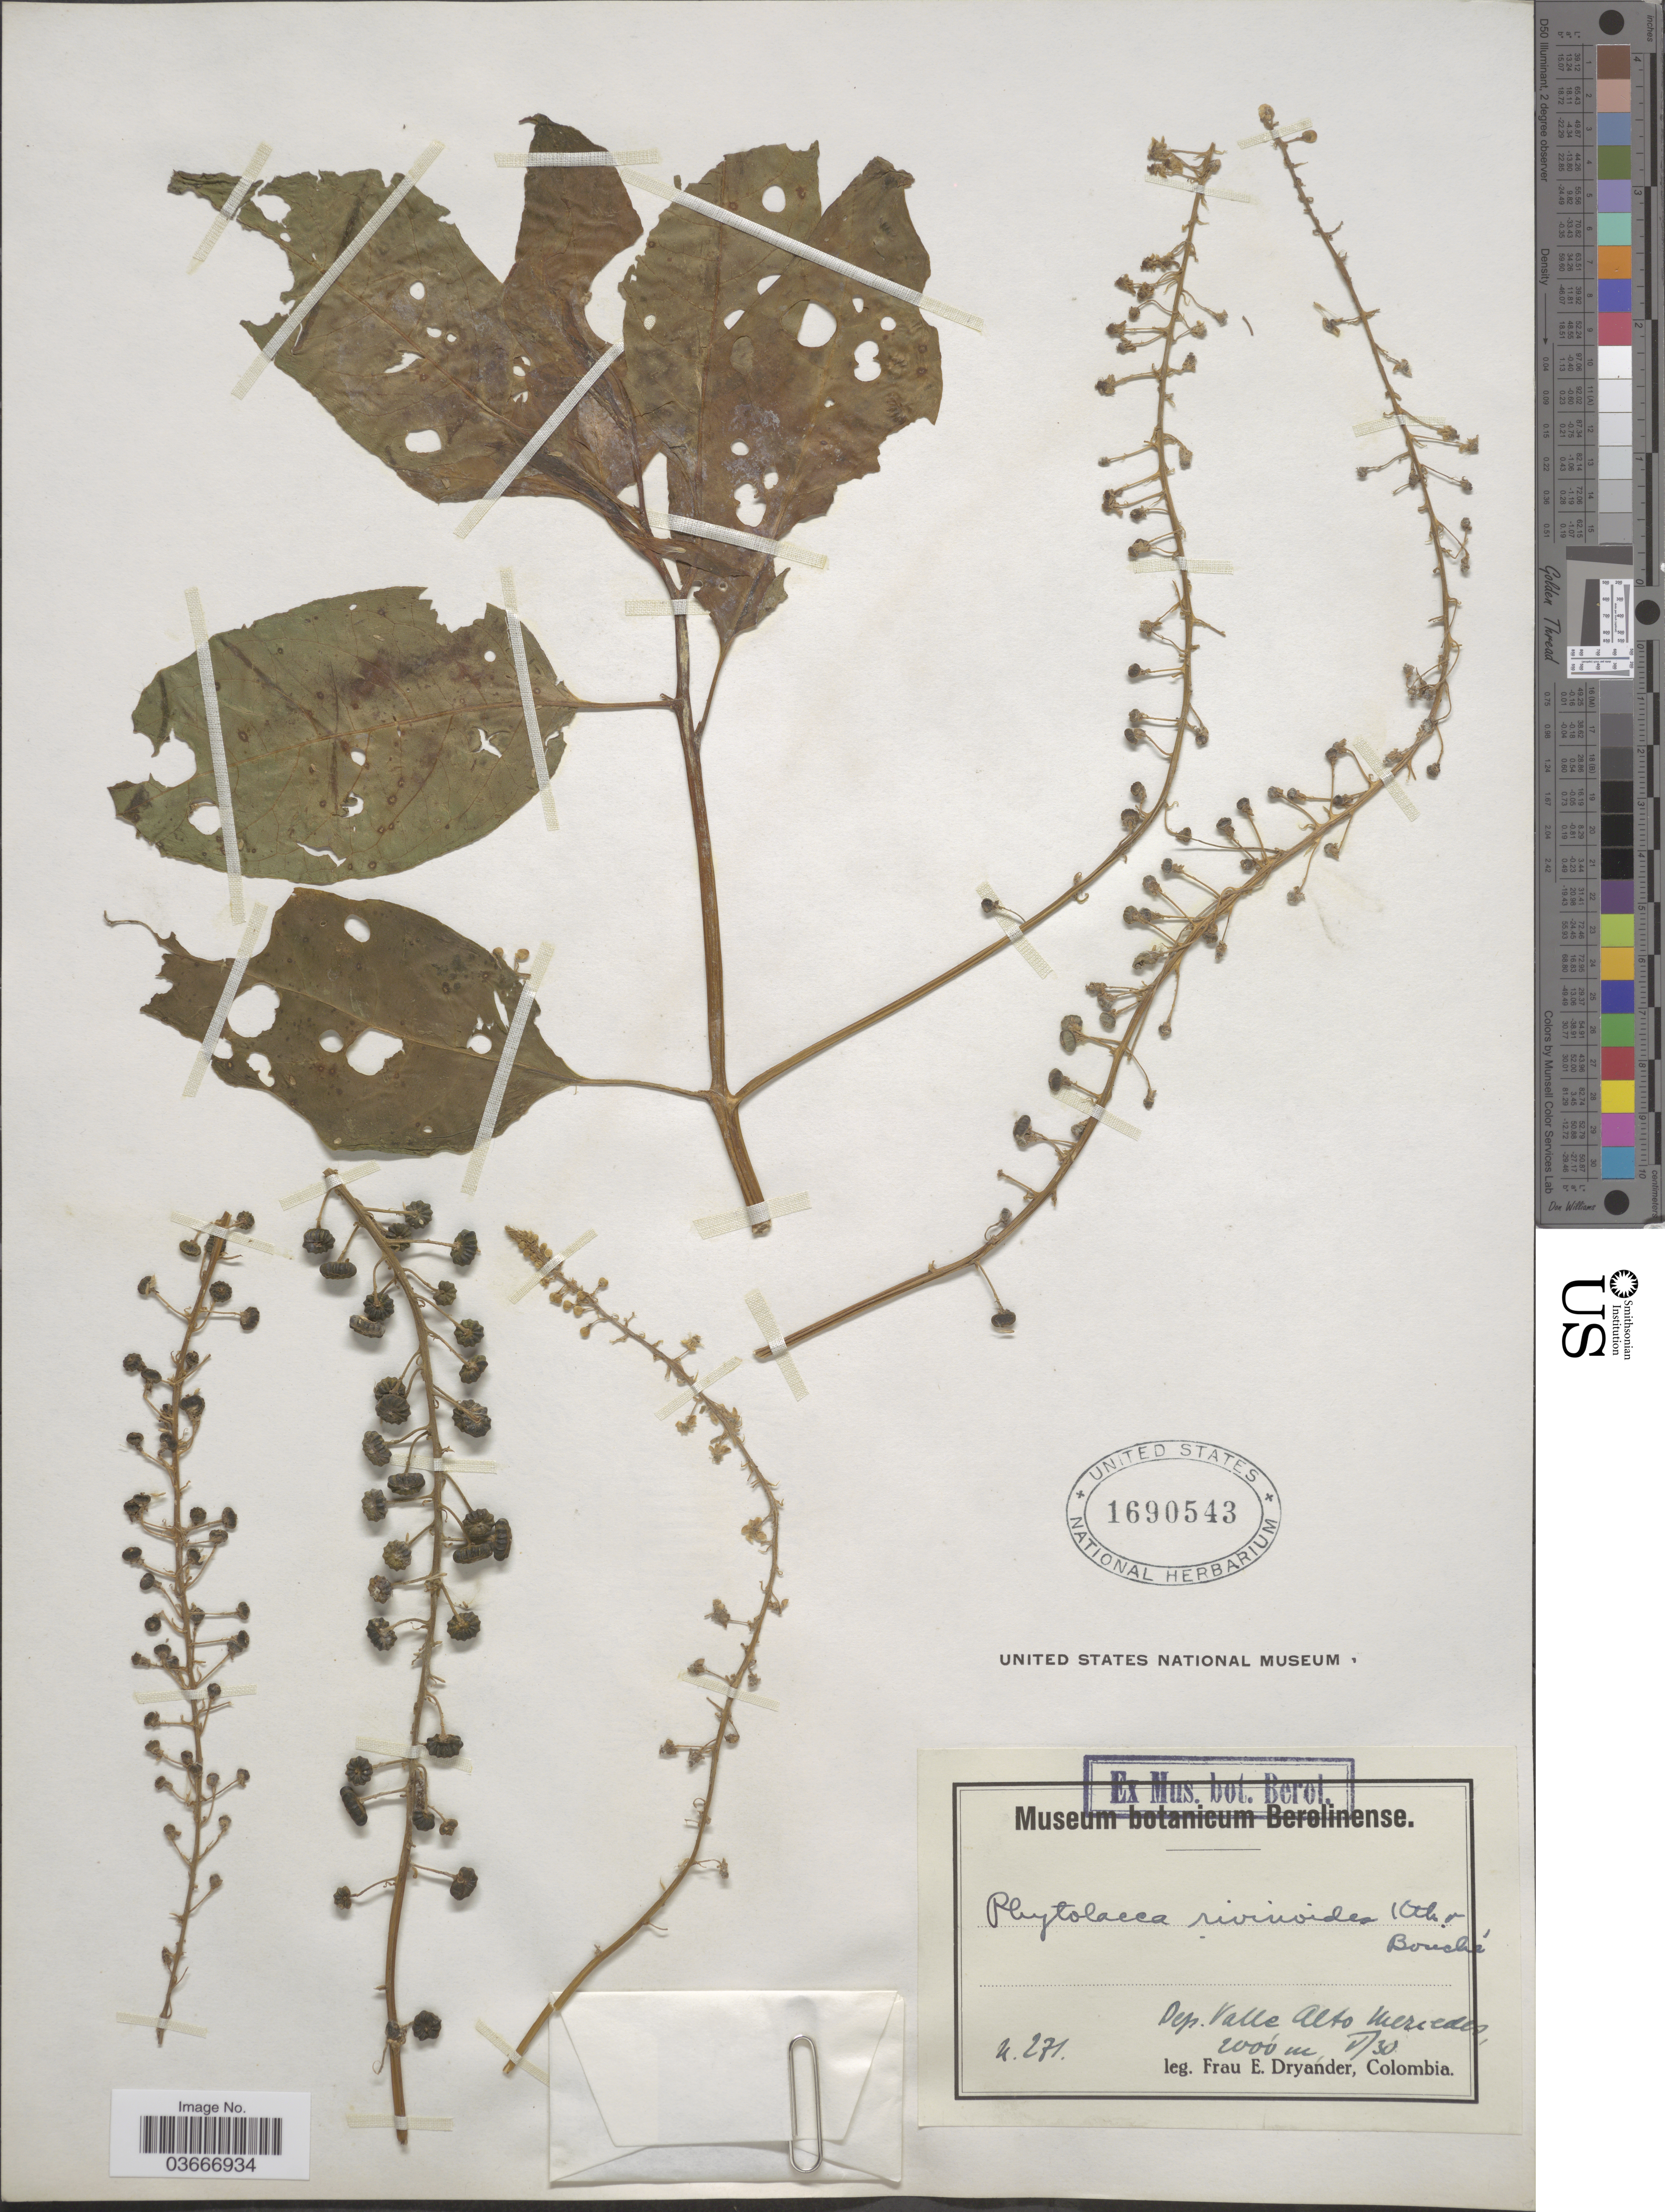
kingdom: Plantae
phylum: Tracheophyta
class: Magnoliopsida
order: Caryophyllales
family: Phytolaccaceae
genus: Phytolacca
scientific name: Phytolacca rivinoides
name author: Kunth & C.D. Bouché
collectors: F. Dryander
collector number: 271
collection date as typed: Transcribed d/m/y: /5/30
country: Colombia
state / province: Valle del Cauca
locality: Dep. Valle. Alto Mercedes.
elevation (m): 2000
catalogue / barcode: US 1690543